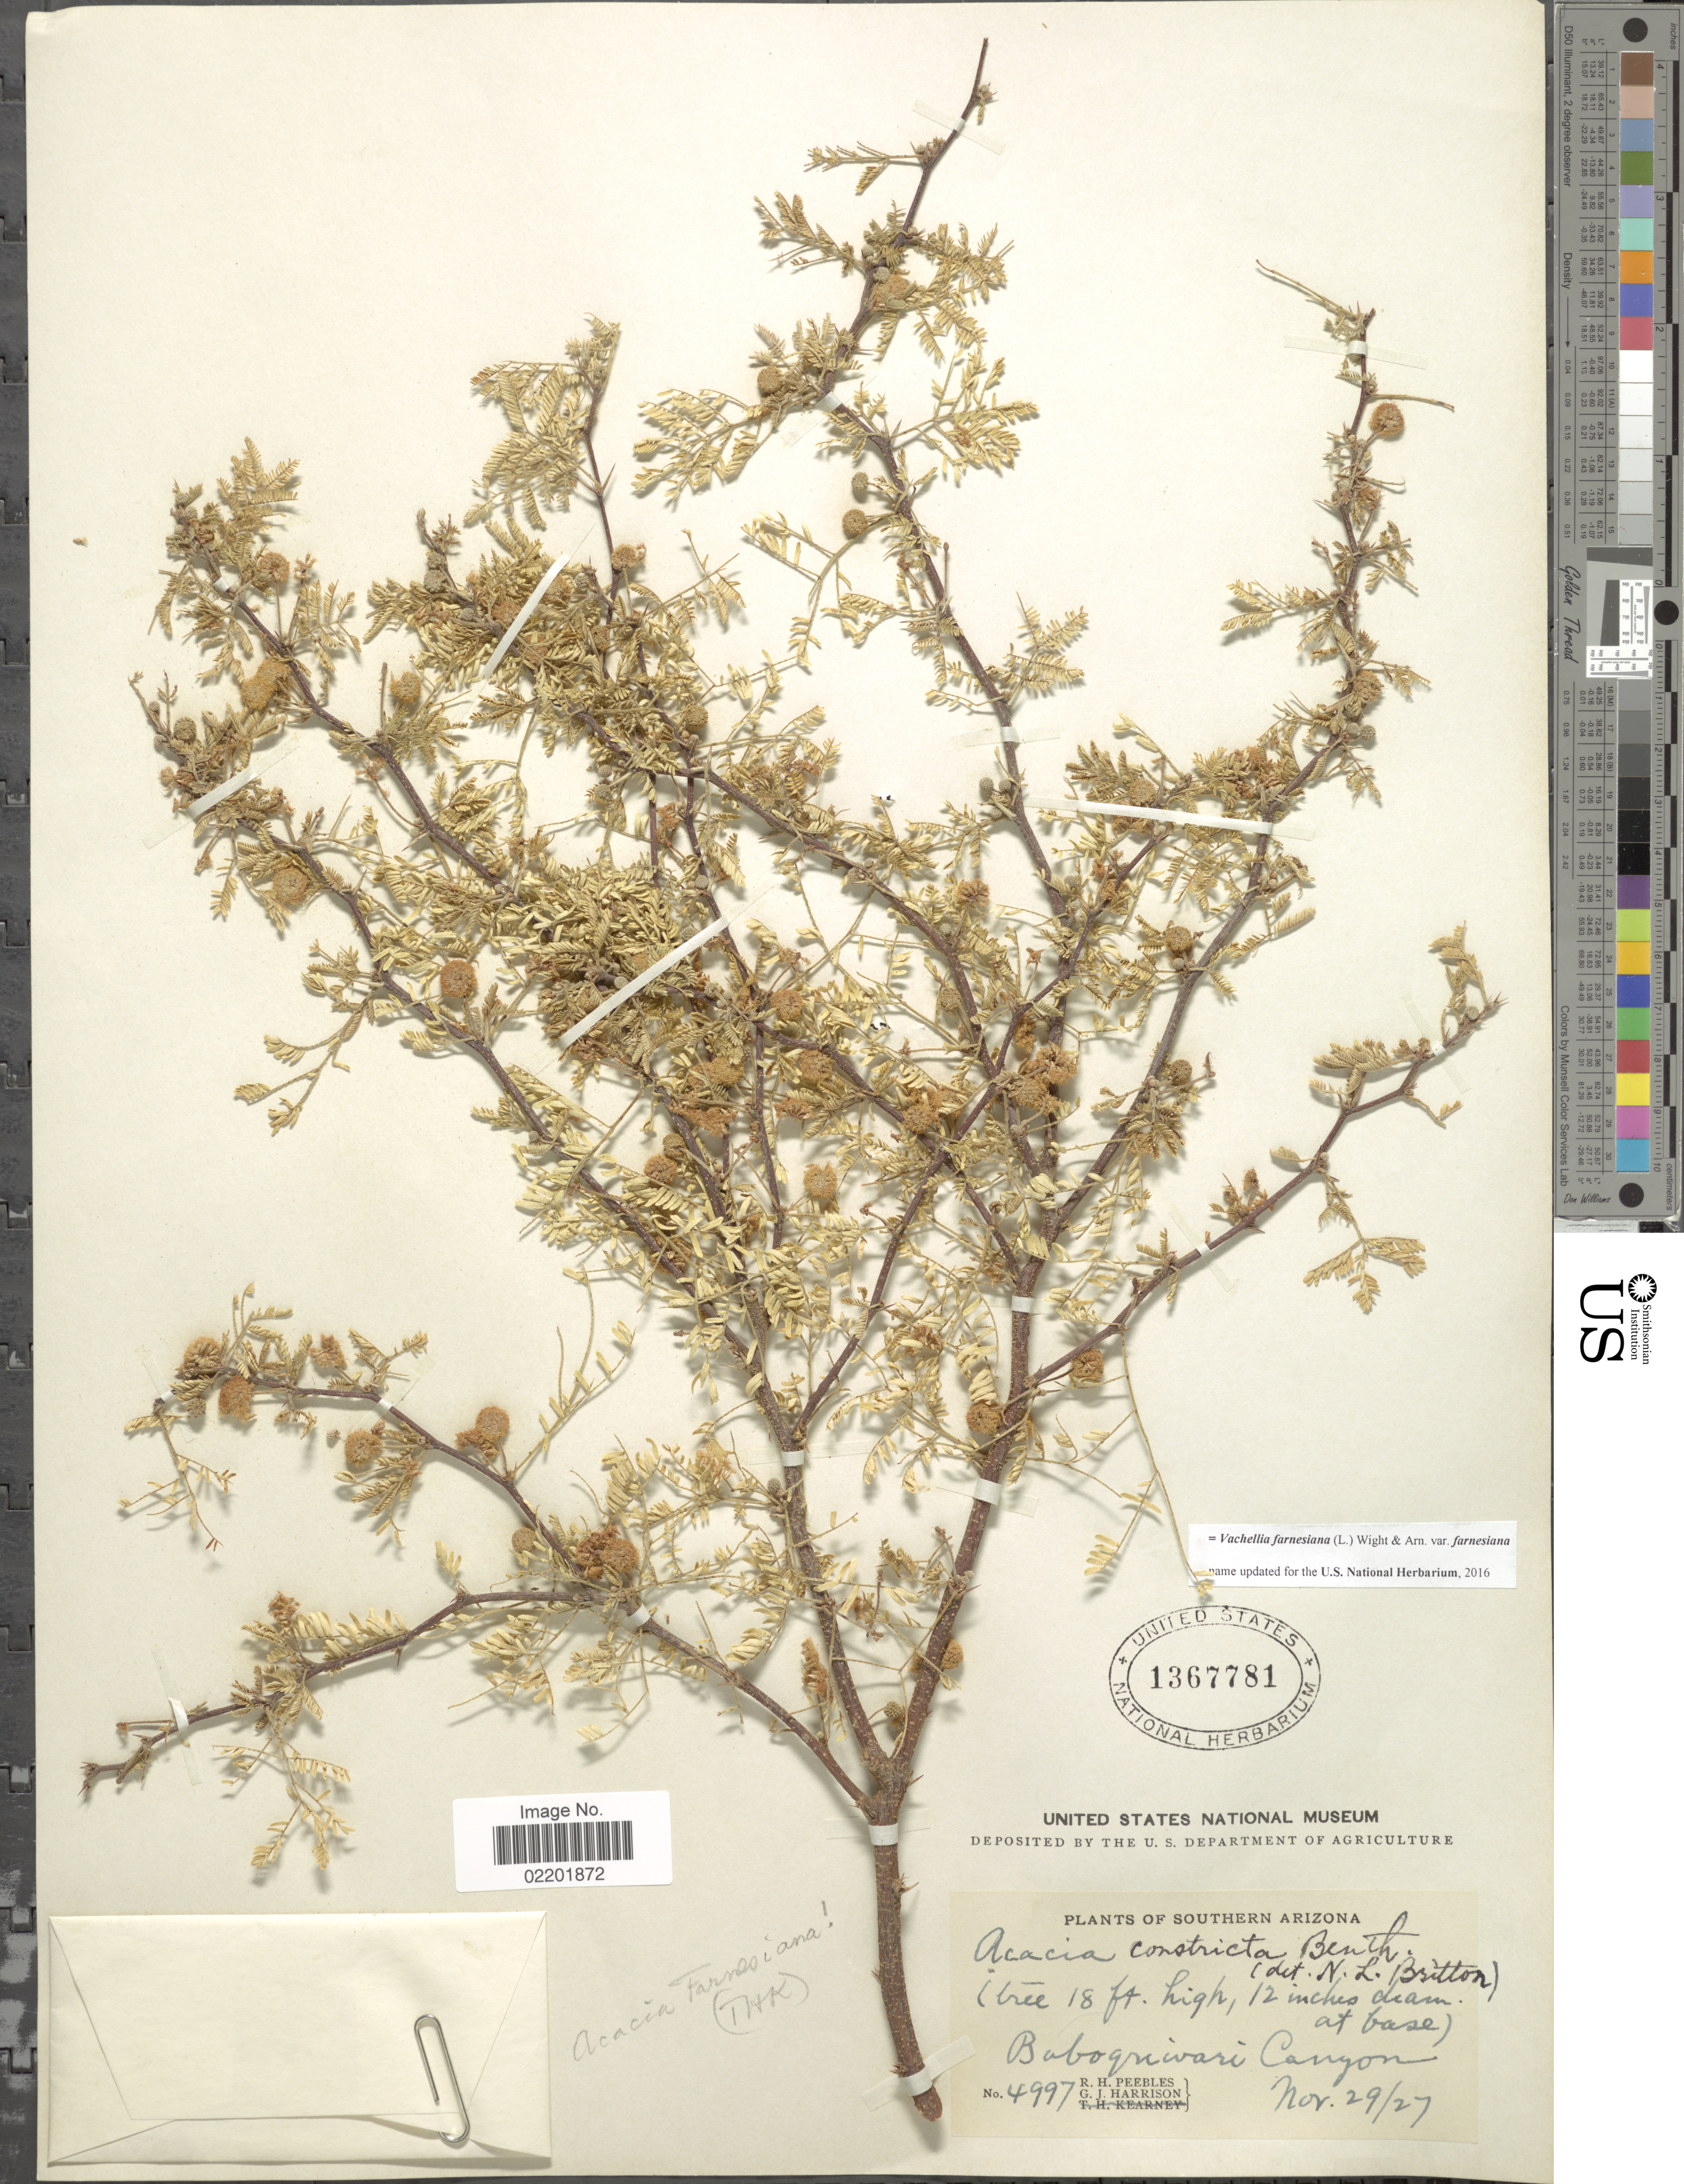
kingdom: Plantae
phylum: Tracheophyta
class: Magnoliopsida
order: Fabales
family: Fabaceae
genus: Vachellia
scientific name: Vachellia farnesiana var. farnesiana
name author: (L.) Wight & Arn.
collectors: R. H. Peebles & G. J. Harrison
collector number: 4997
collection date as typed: Transcribed d/m/y: 29/11/27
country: United States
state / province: Arizona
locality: Southern Arizona, Baboquivari Canyon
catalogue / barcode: US 1367781